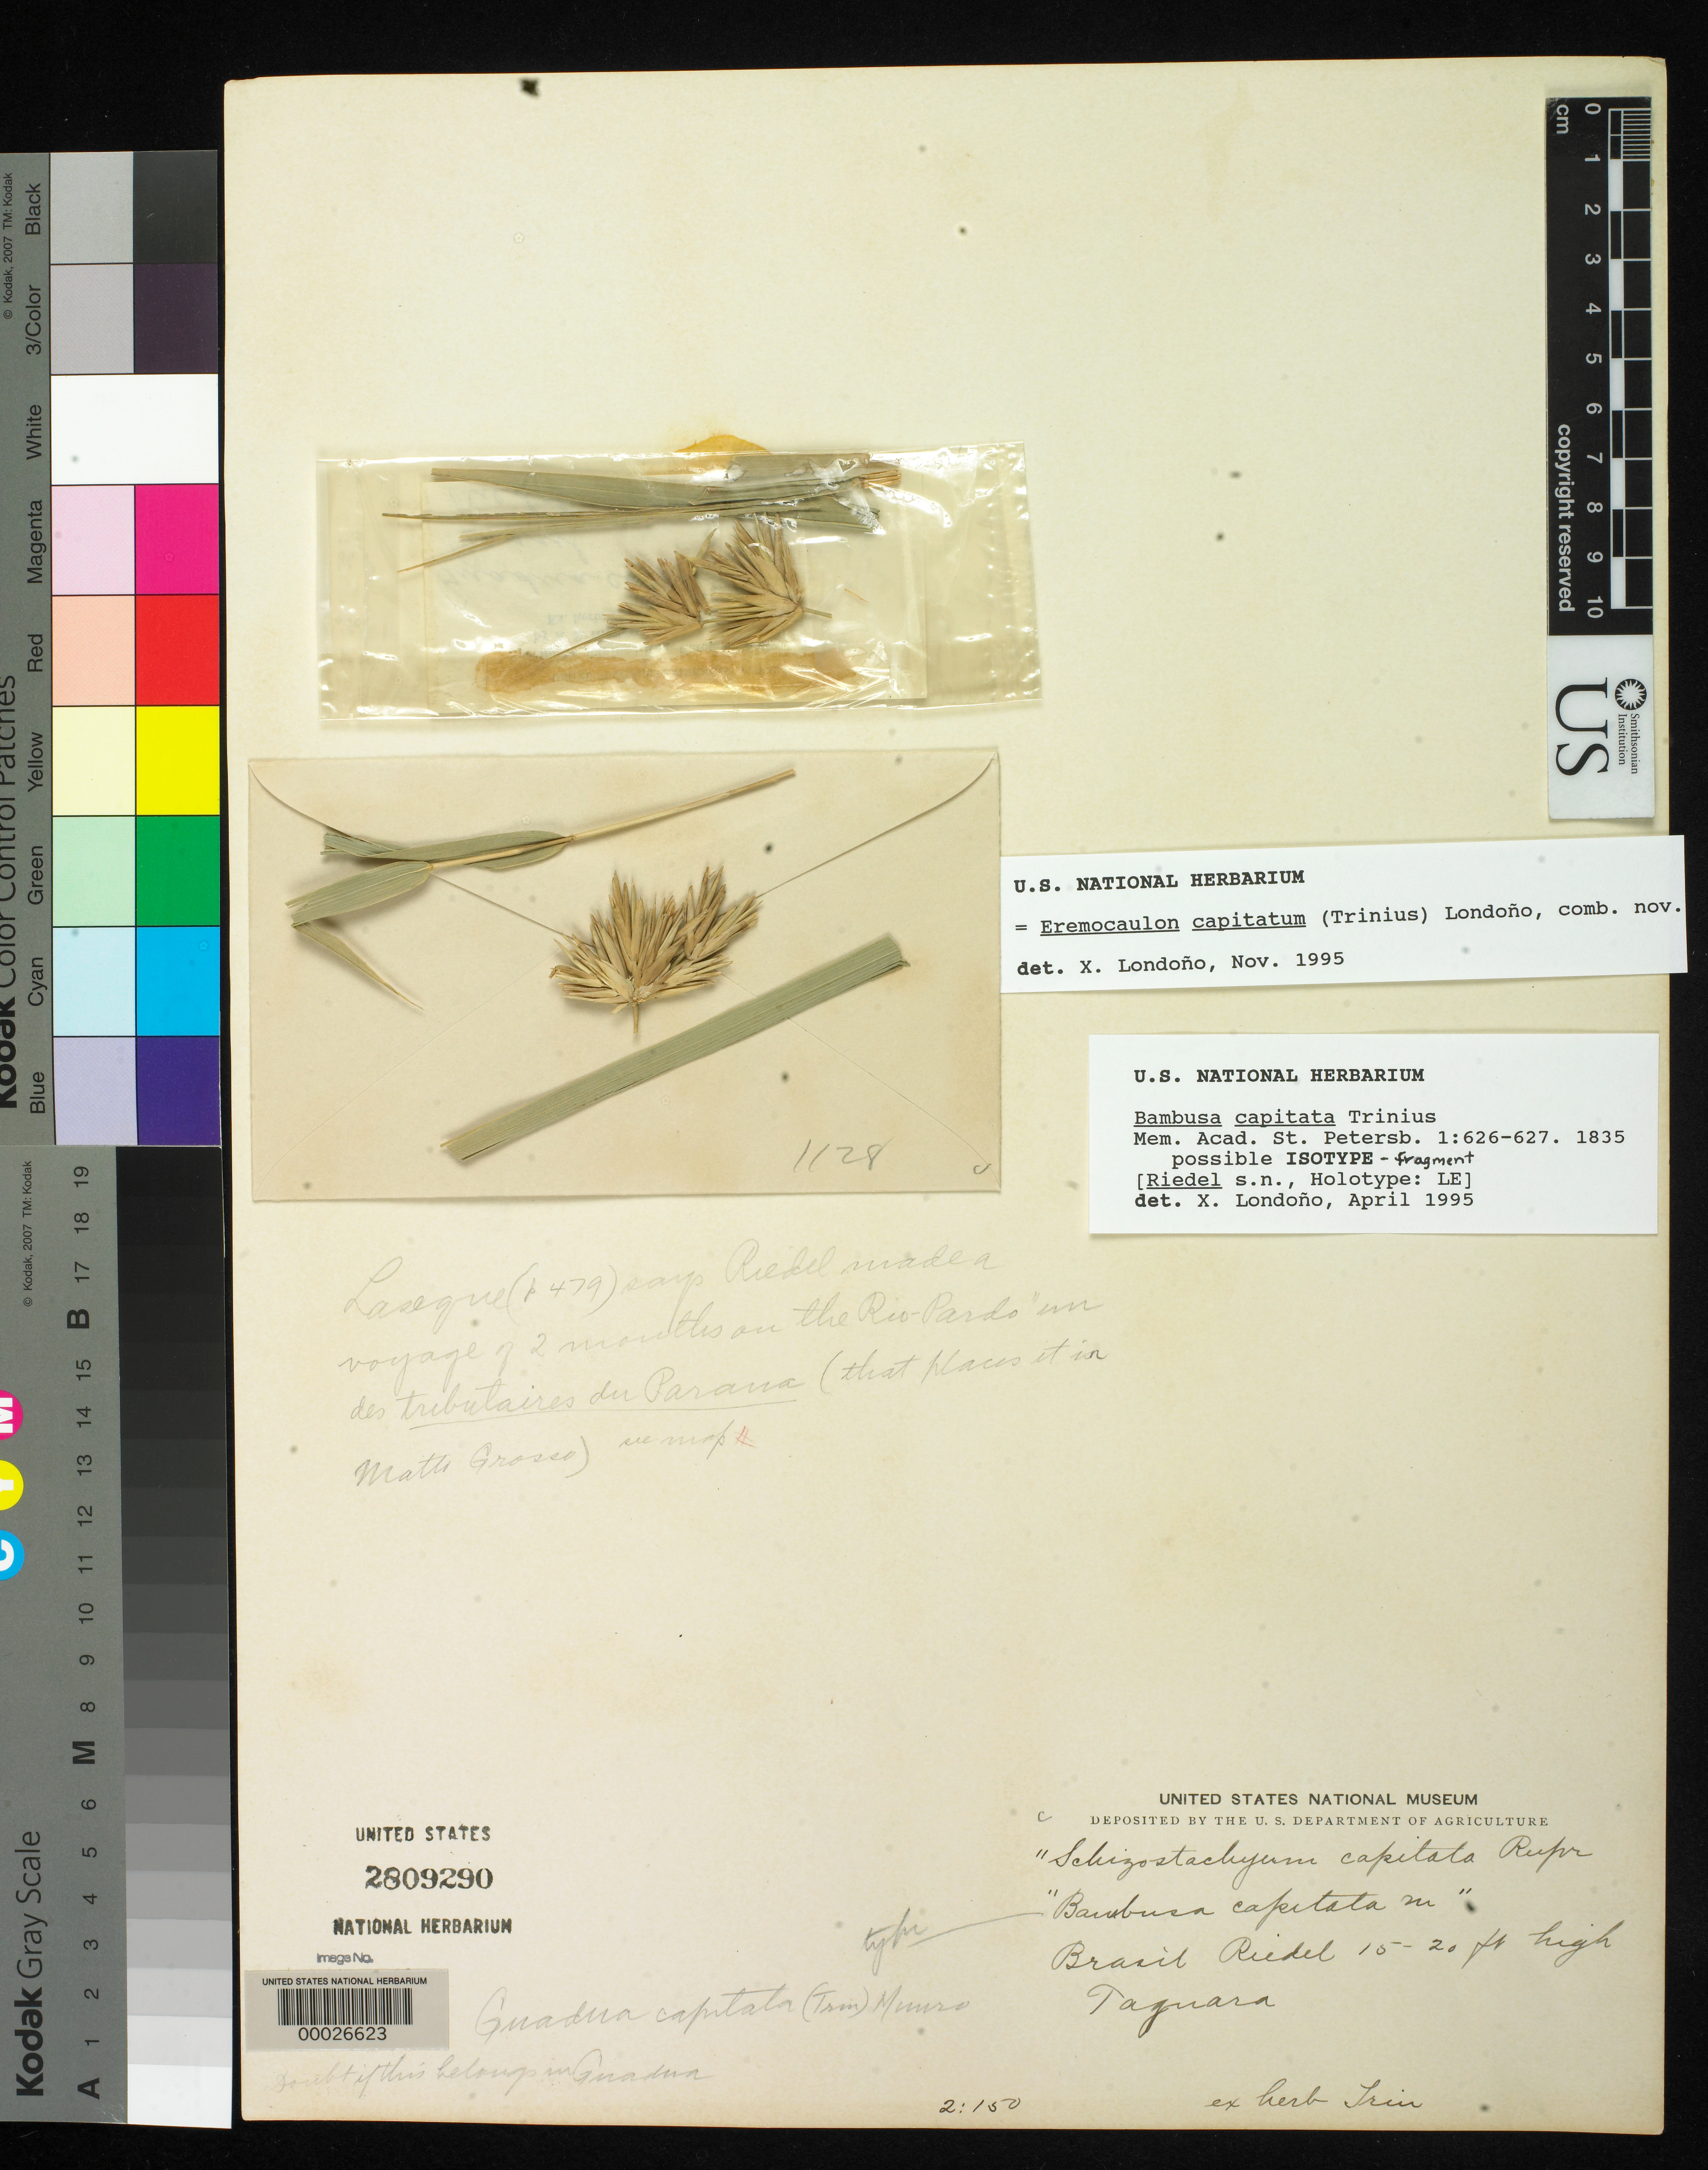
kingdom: Plantae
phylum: Tracheophyta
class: Liliopsida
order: Poales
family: Poaceae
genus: Bambusa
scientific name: Bambusa capitata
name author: Trin.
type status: Type Material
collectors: L. Riedel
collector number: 430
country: Brazil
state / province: Minas Gerais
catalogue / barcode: US 2809290